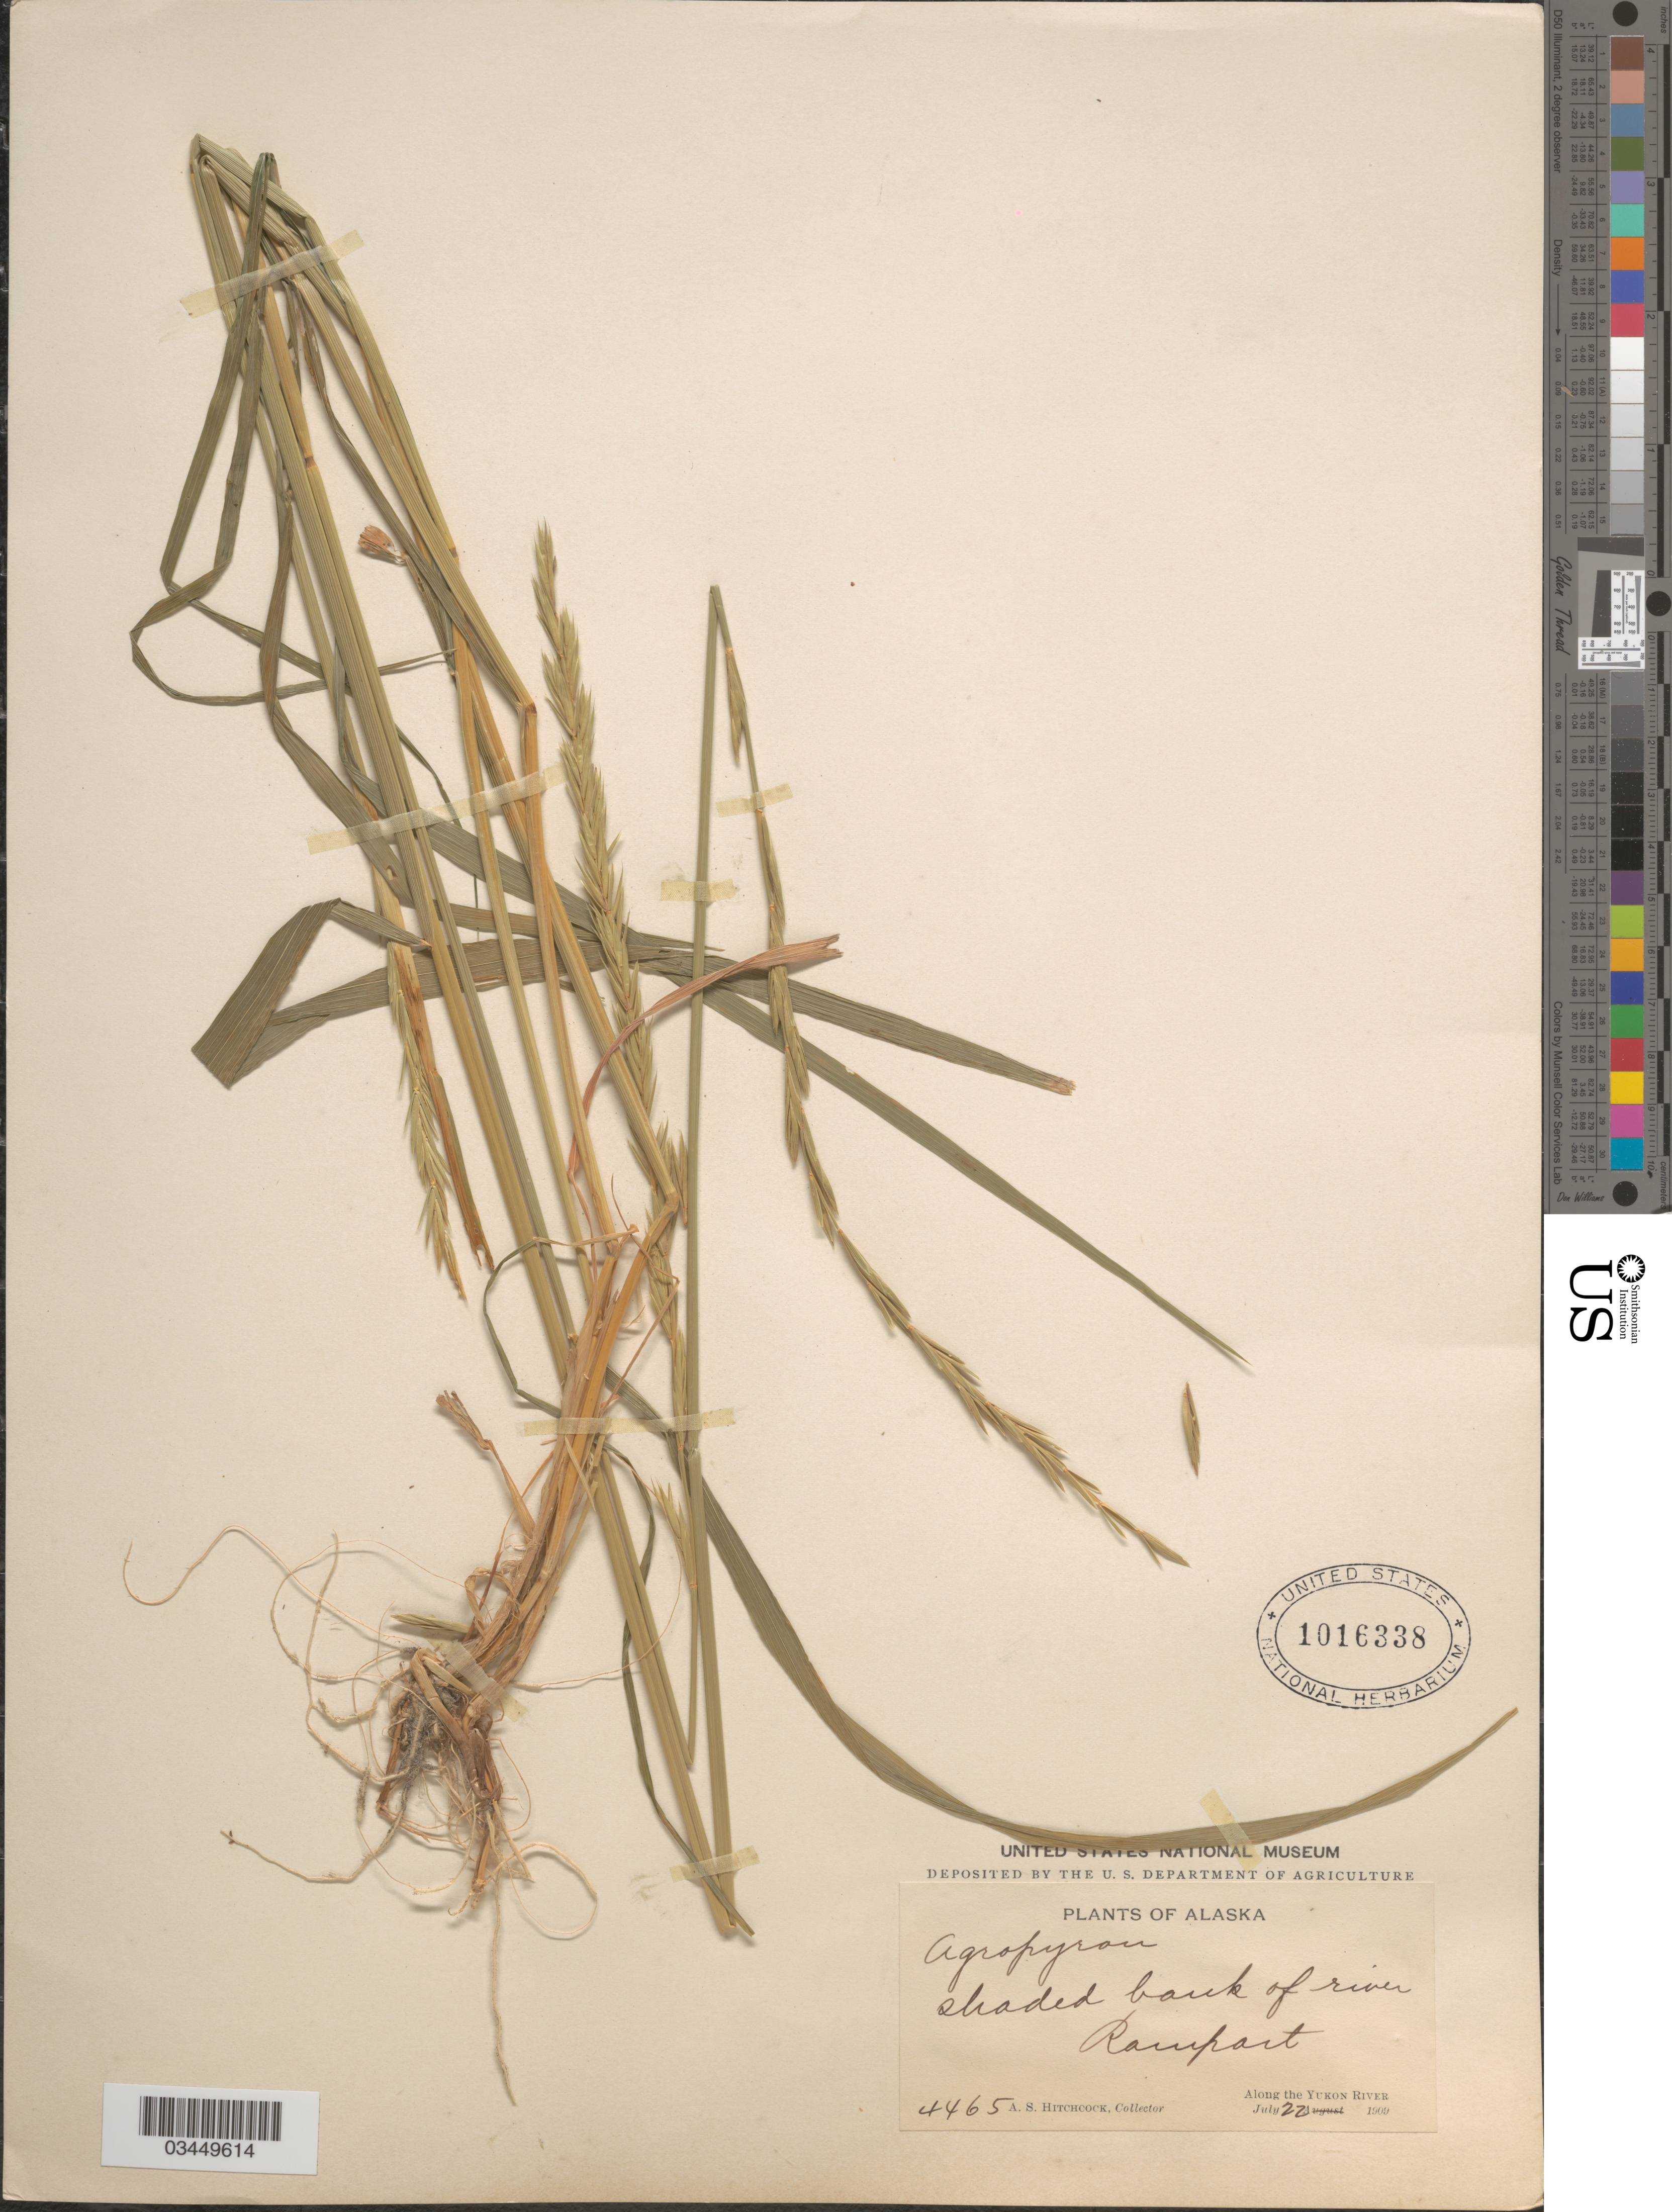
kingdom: Plantae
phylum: Tracheophyta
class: Liliopsida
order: Poales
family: Poaceae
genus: Elymus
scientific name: Elymus sp.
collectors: A. S. Hitchcock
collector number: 4465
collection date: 1909-07-22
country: United States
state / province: Alaska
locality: Shaded bank of river Rampart. Along the Yukon River.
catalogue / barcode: US 1016338